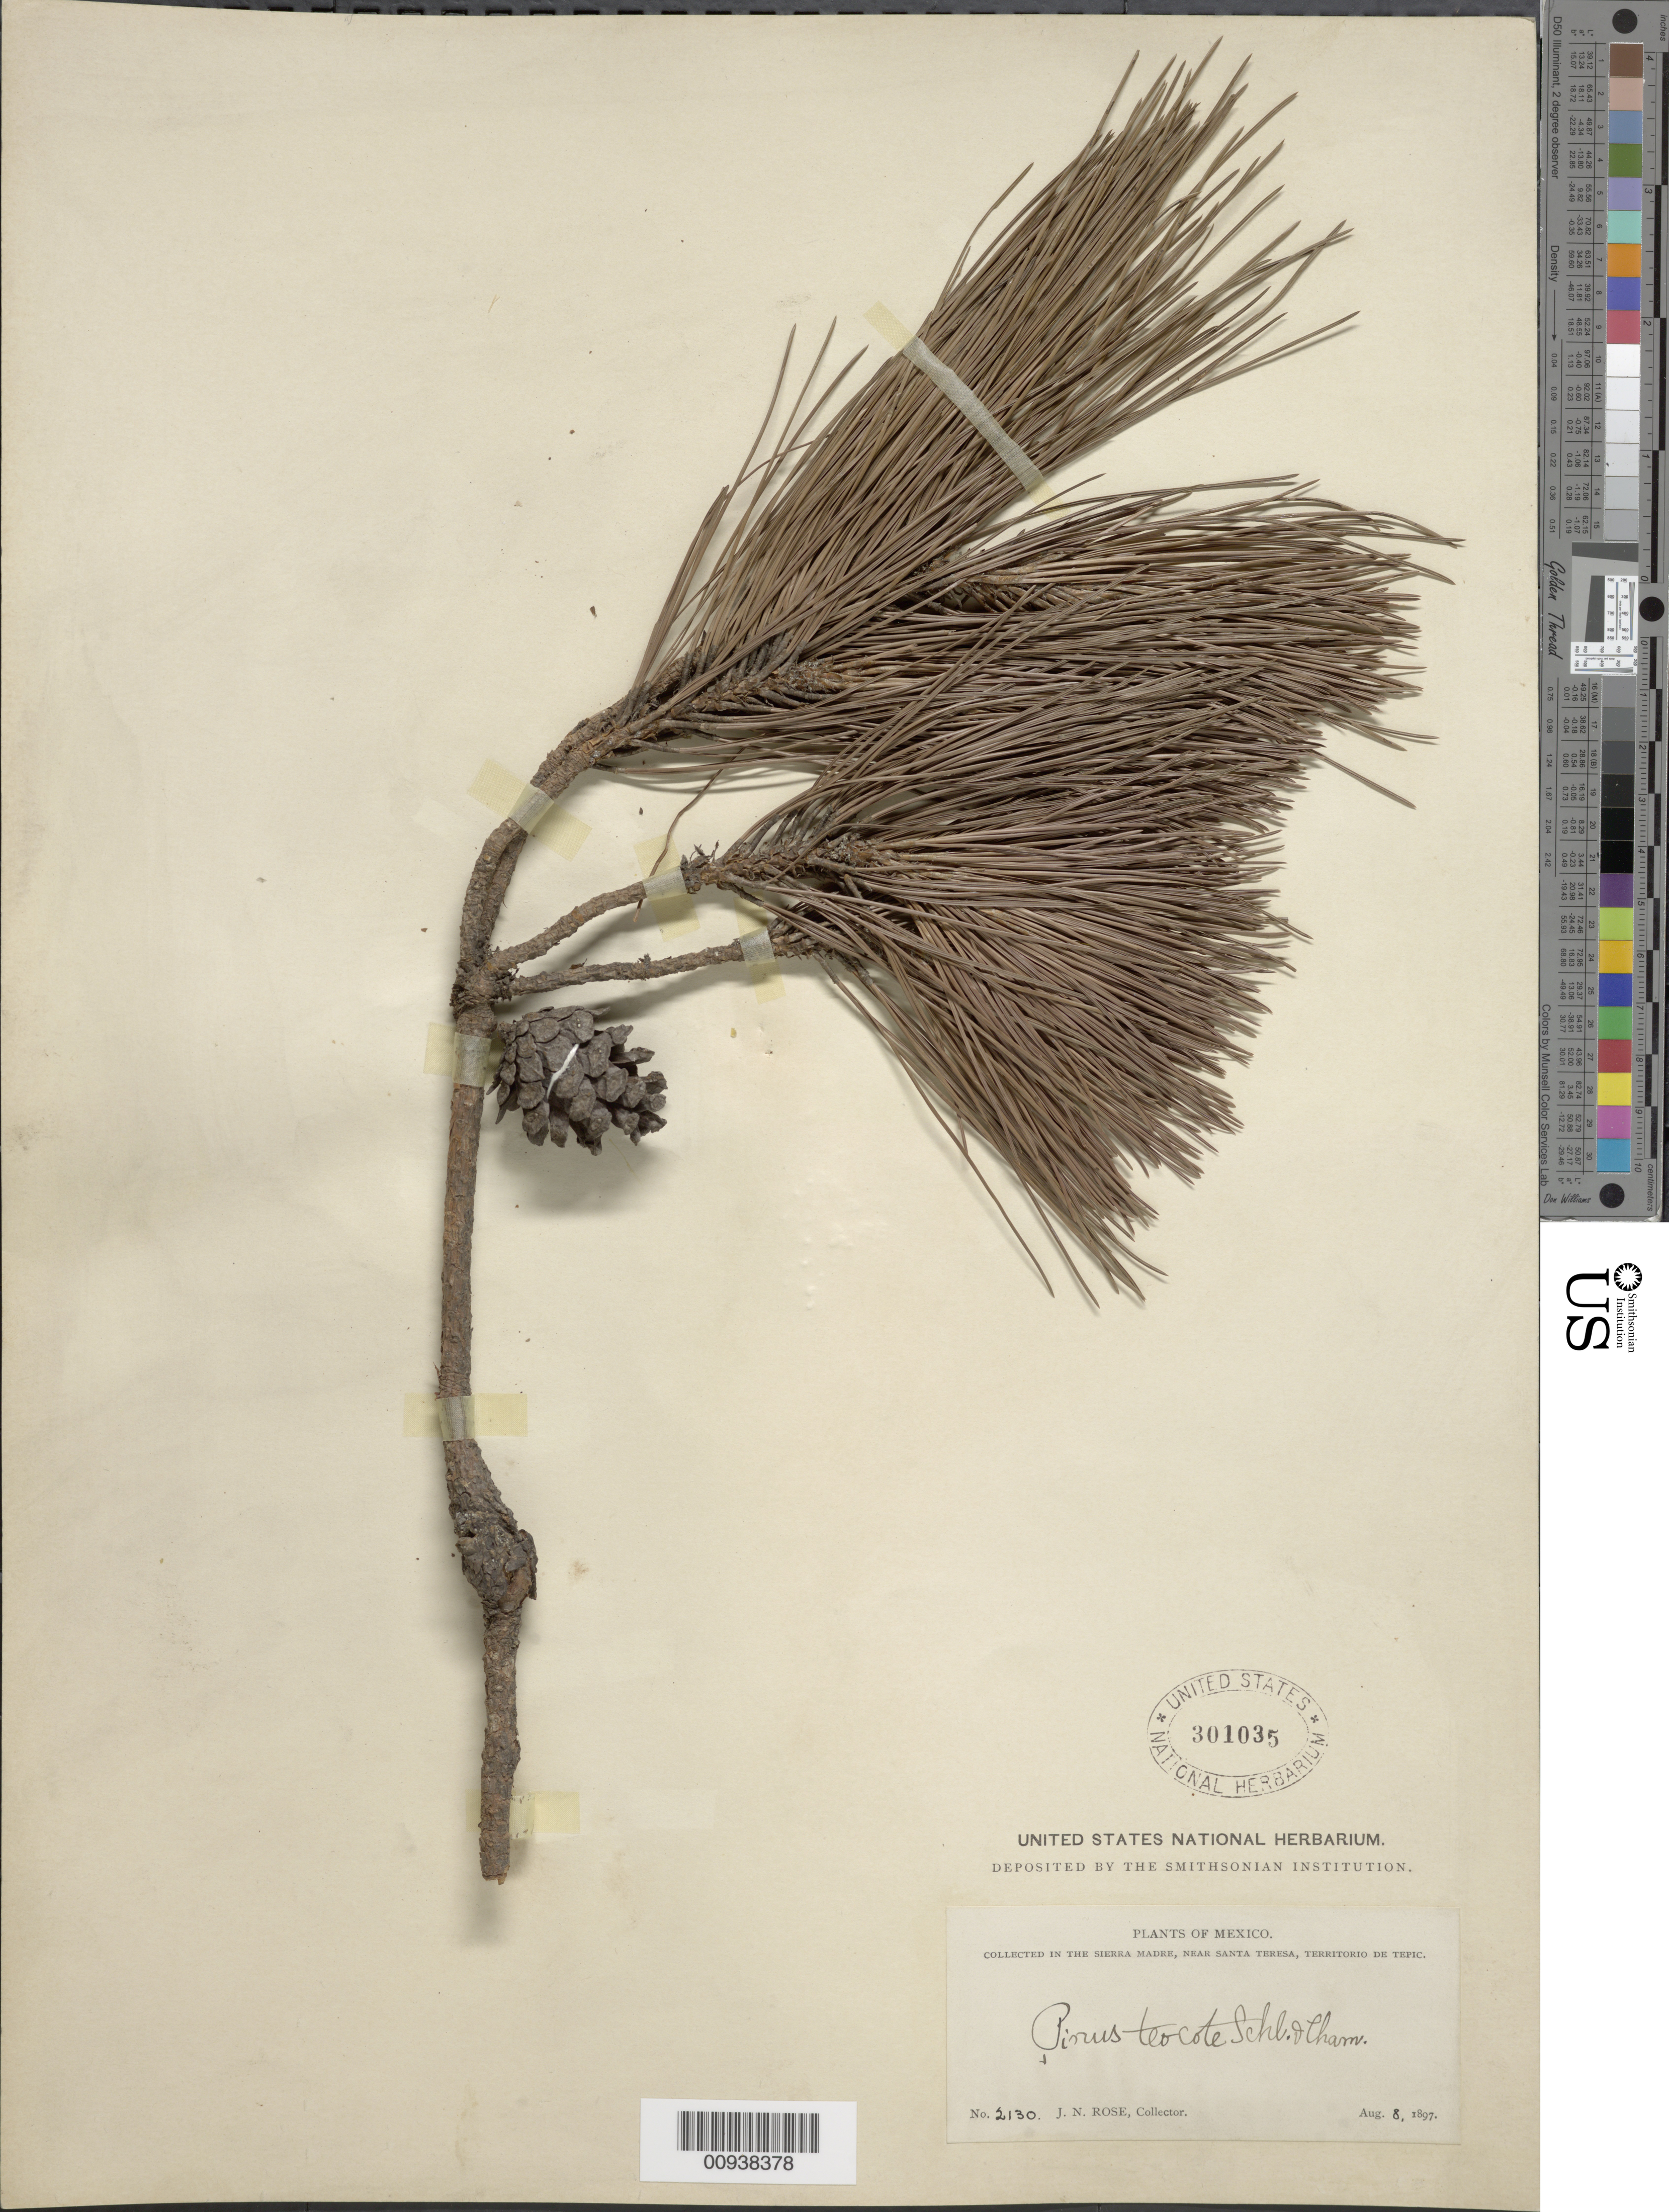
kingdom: Plantae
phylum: Tracheophyta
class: Pinopsida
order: Pinales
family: Pinaceae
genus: Pinus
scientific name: Pinus teocote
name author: Schltdl. & Cham.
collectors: J. N. Rose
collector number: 2130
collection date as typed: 08 Aug 1897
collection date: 1897-08-08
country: Mexico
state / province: Nayarit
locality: Sierra Madre, near Santa teresa, Territorio de Tepic.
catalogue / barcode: US 301035